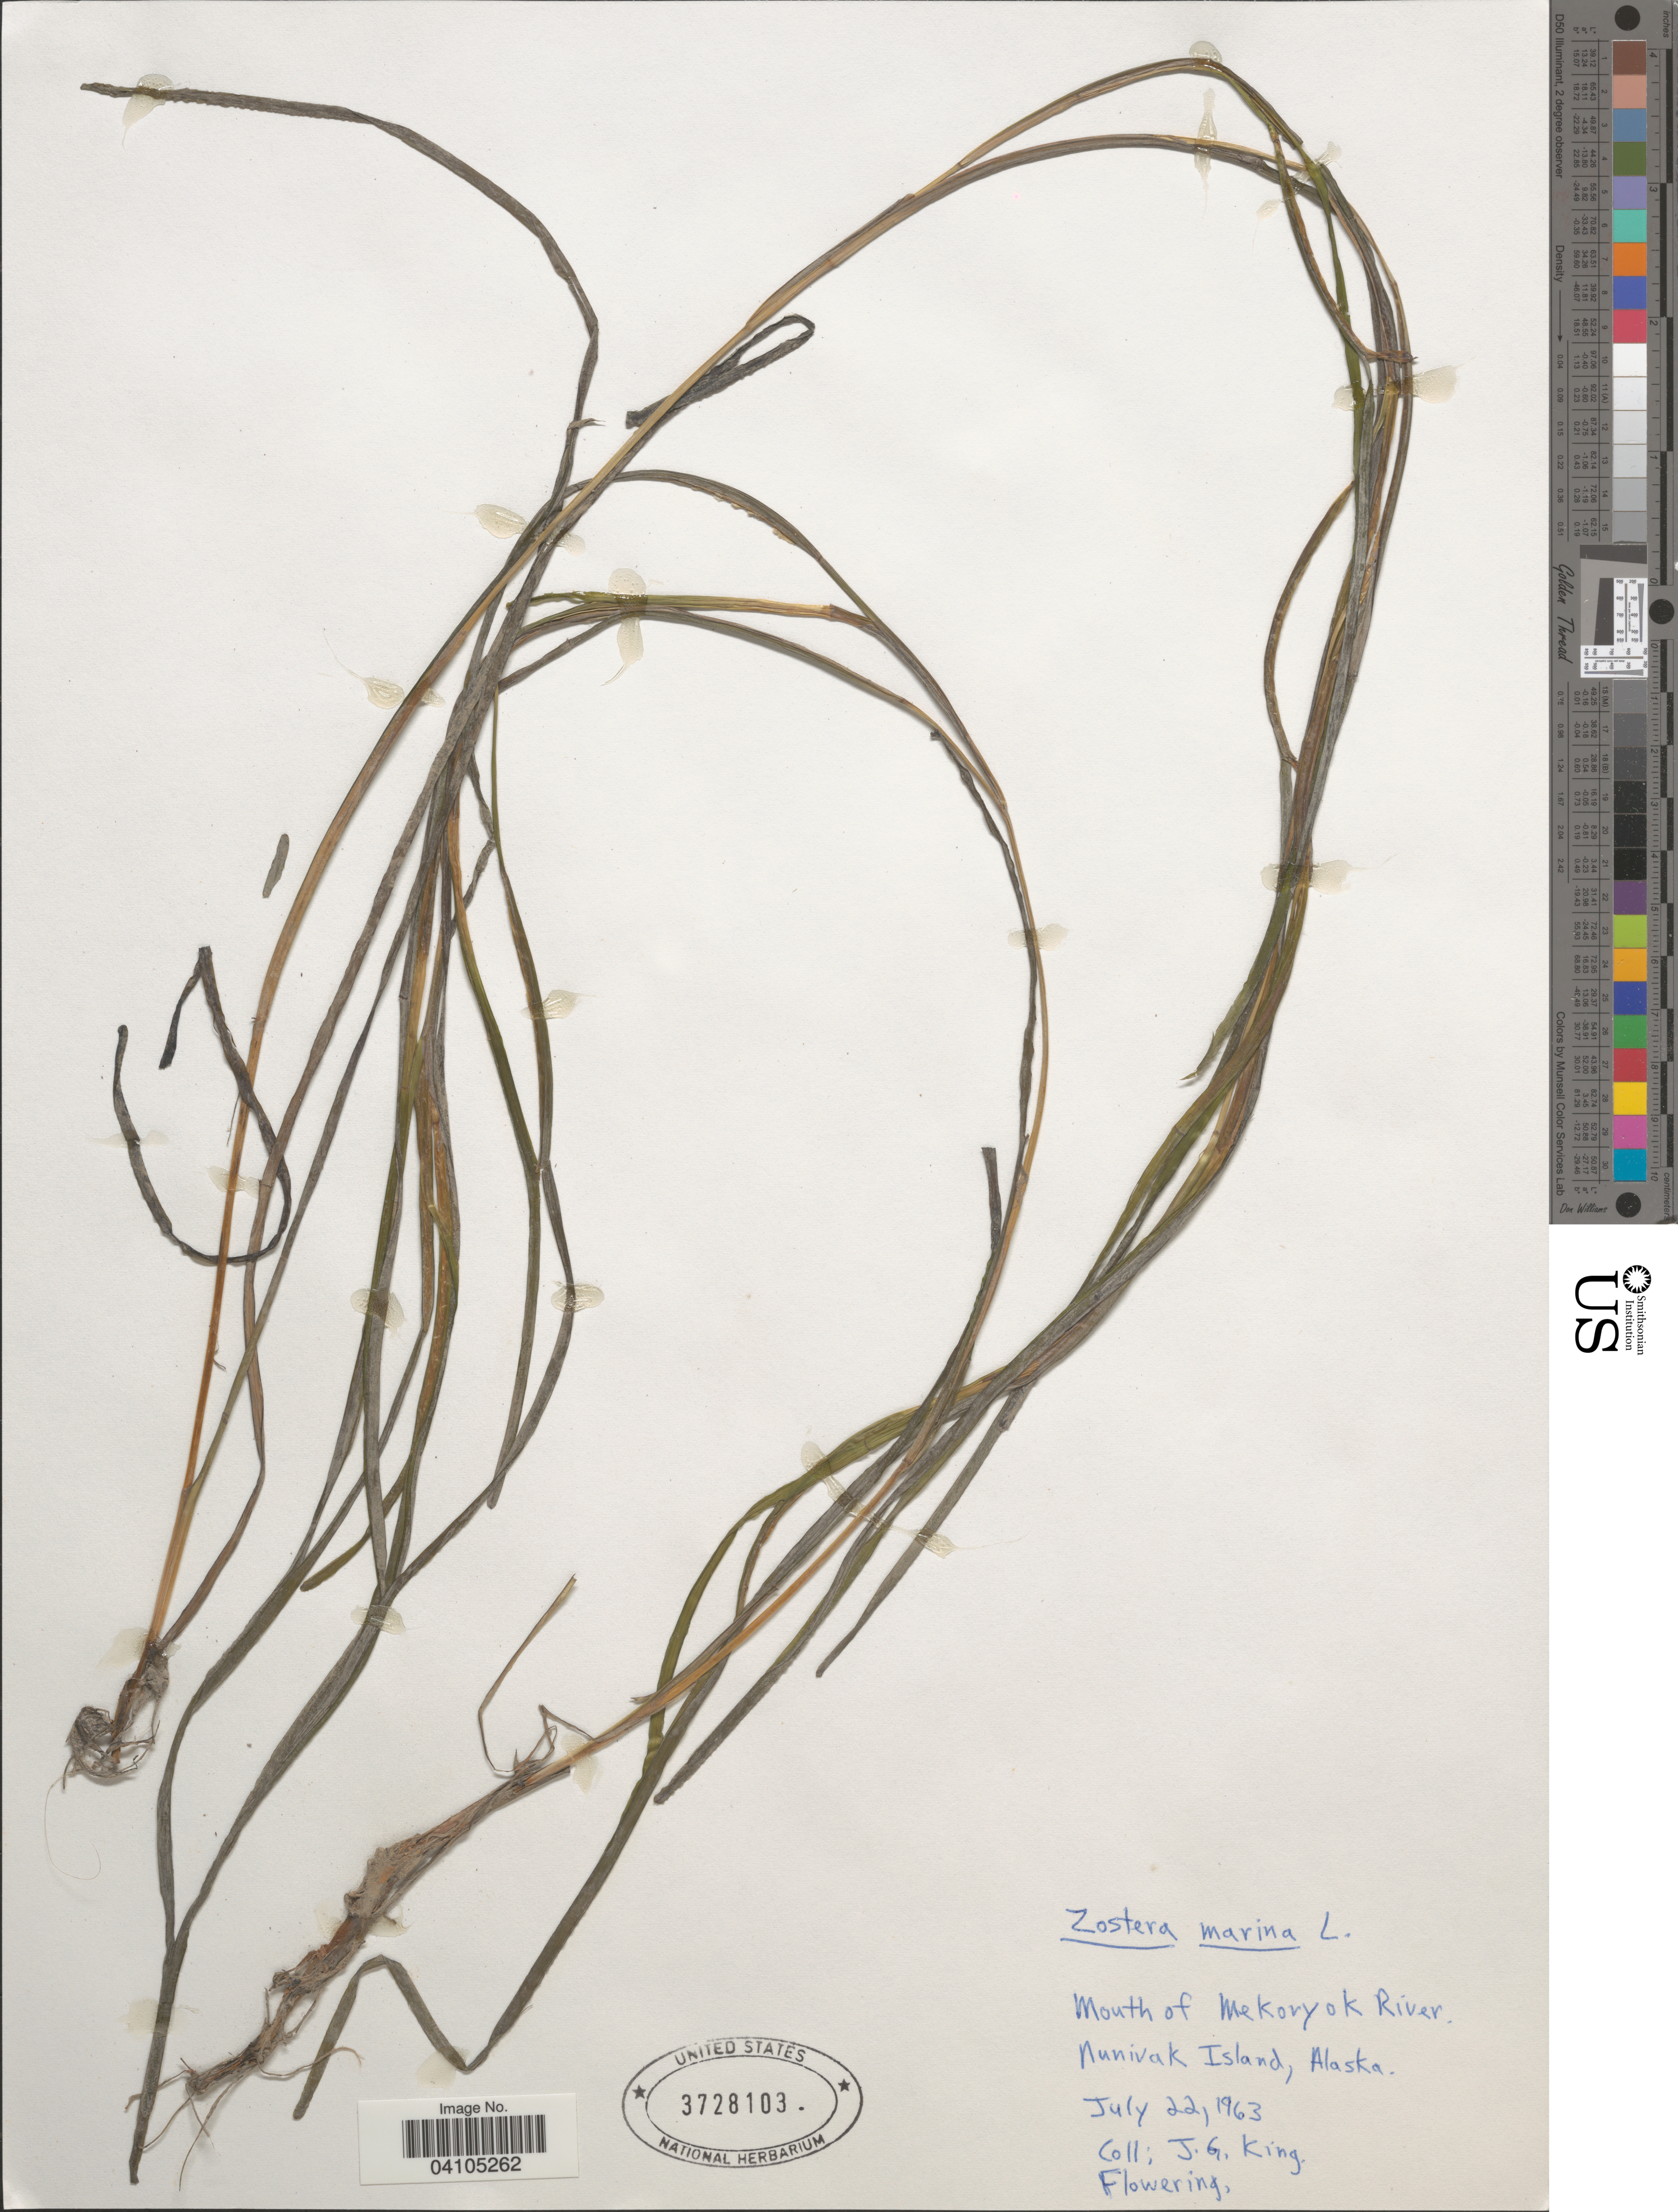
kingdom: Plantae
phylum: Tracheophyta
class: Liliopsida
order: Alismatales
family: Zosteraceae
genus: Zostera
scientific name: Zostera marina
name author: L.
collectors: J. King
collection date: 1963-07-22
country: United States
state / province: Alaska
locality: Mouth of Mekoryok River. Nunivak Island.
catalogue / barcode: US 3728103